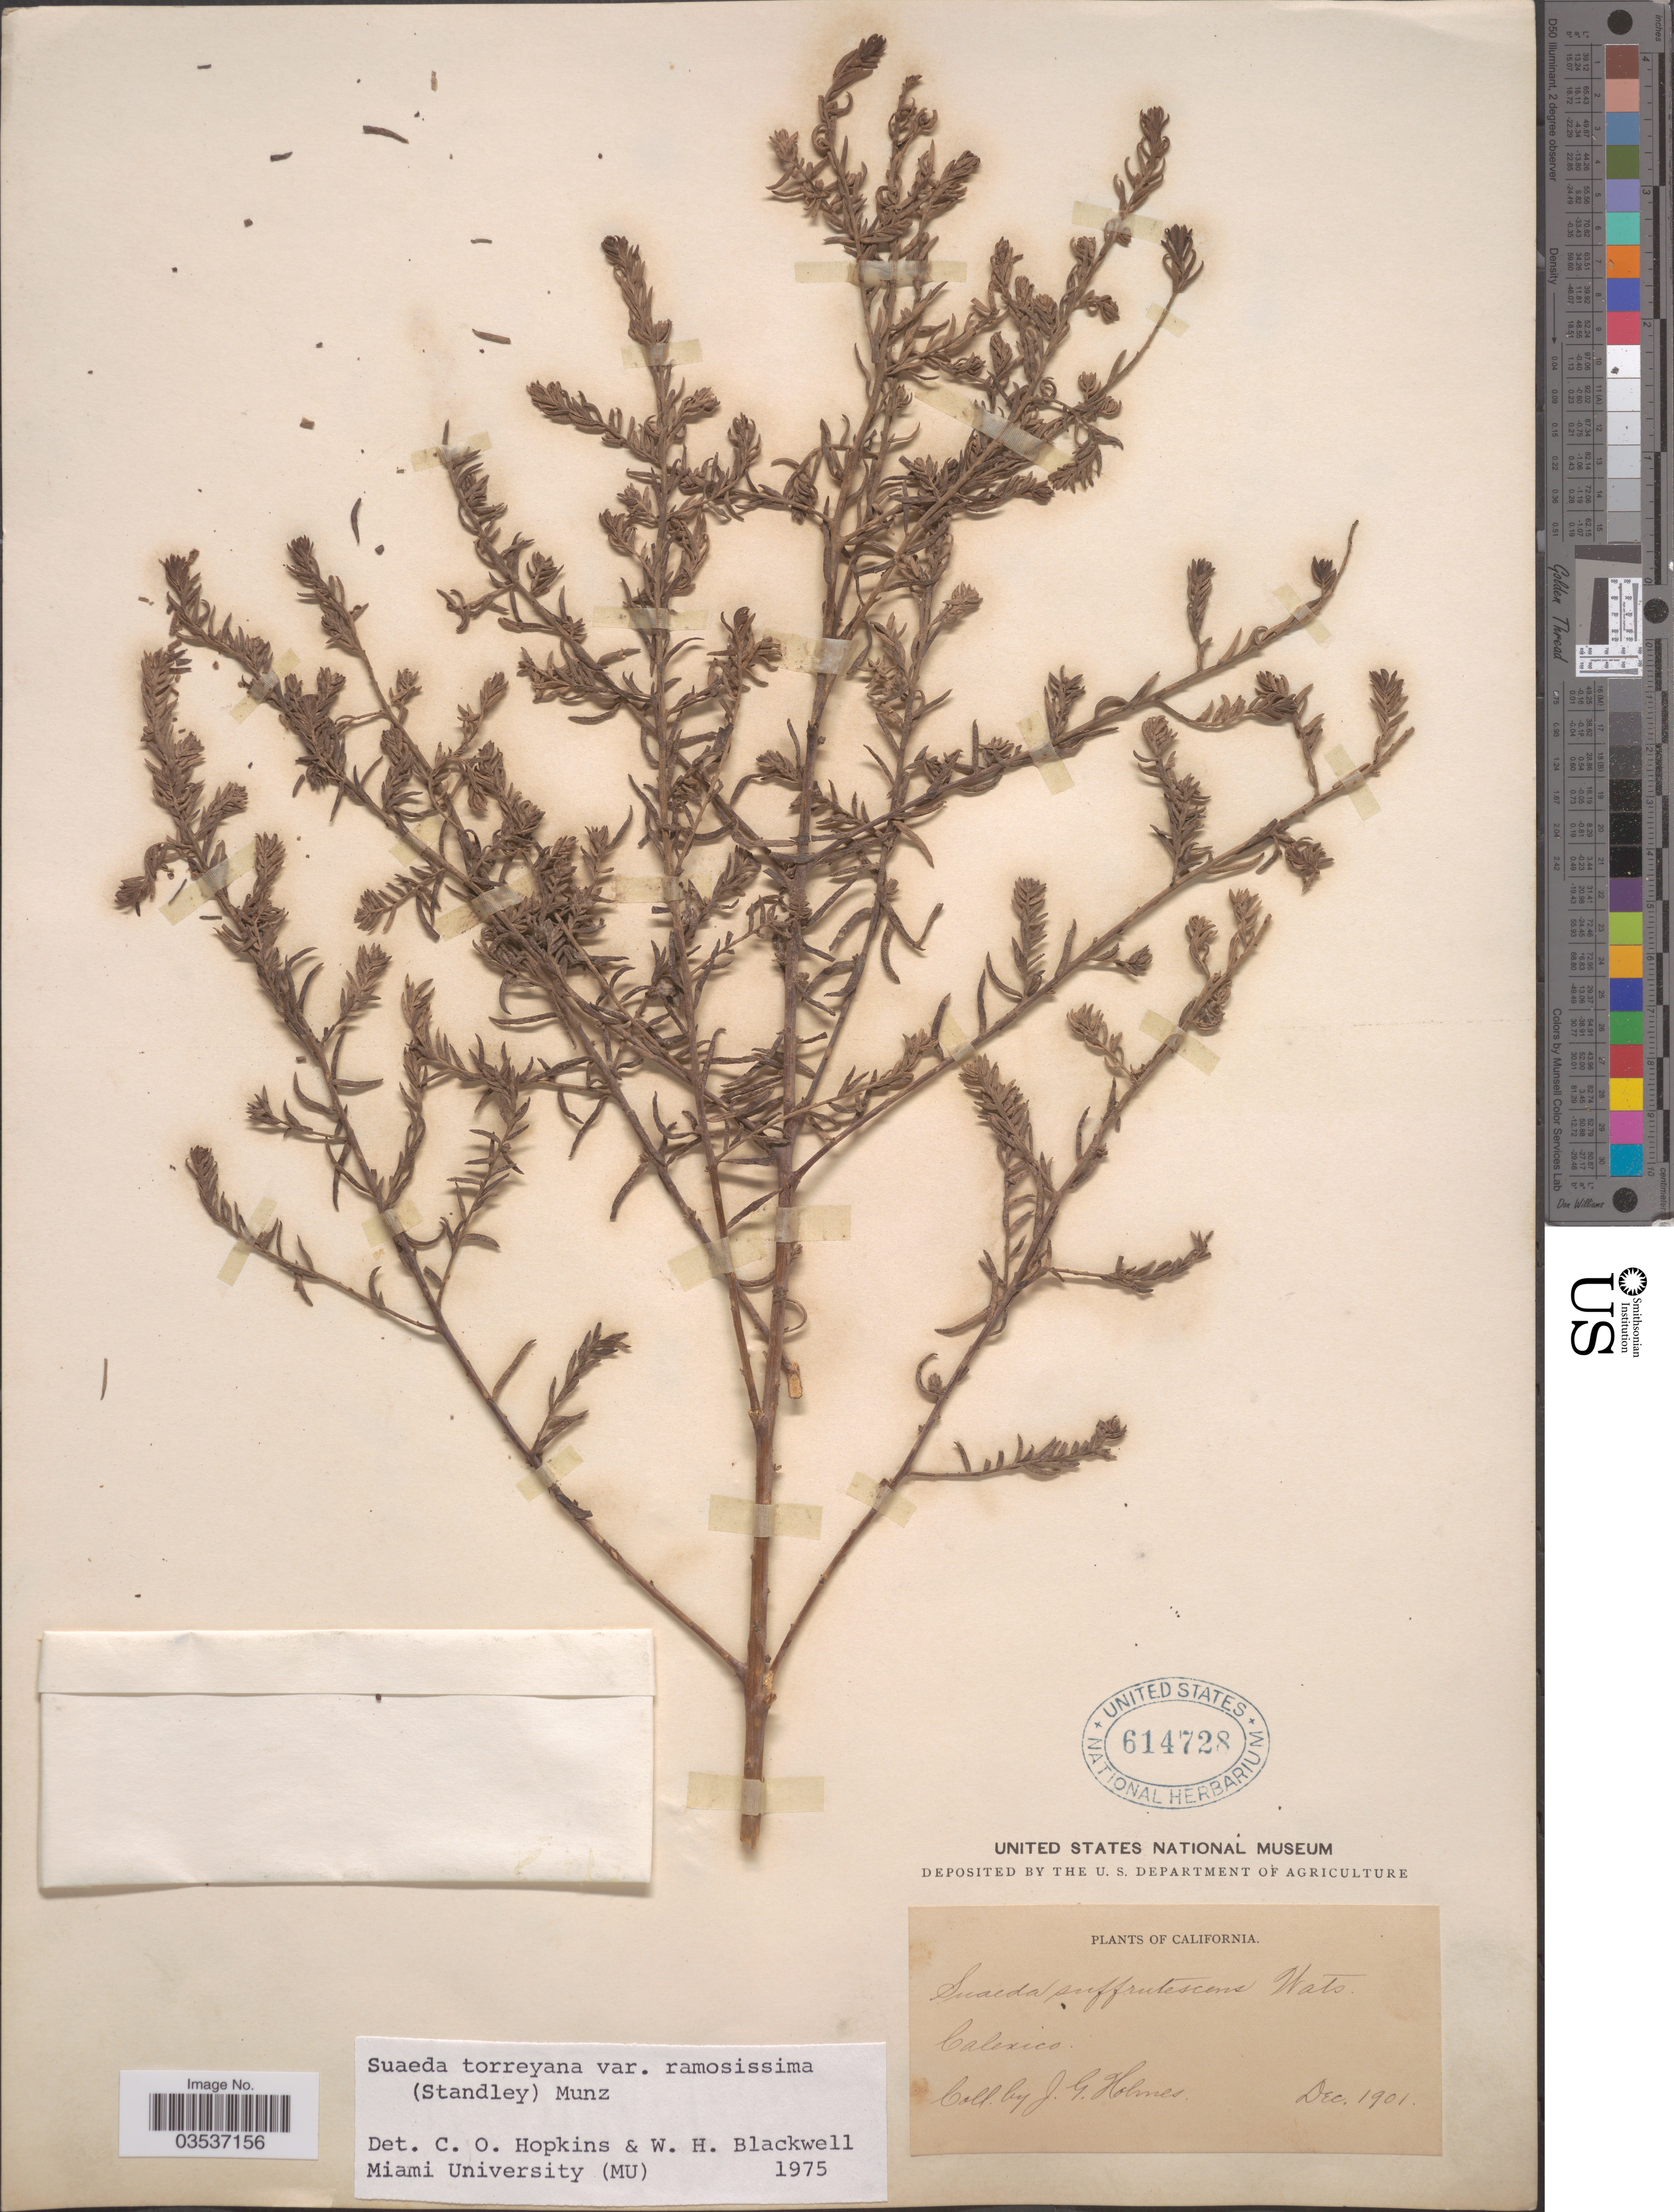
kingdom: Plantae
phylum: Tracheophyta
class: Magnoliopsida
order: Caryophyllales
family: Amaranthaceae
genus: Suaeda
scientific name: Suaeda torreyana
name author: S. Watson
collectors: J. Holmes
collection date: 1901-12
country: United States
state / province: California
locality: Calexico.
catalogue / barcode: US 614728